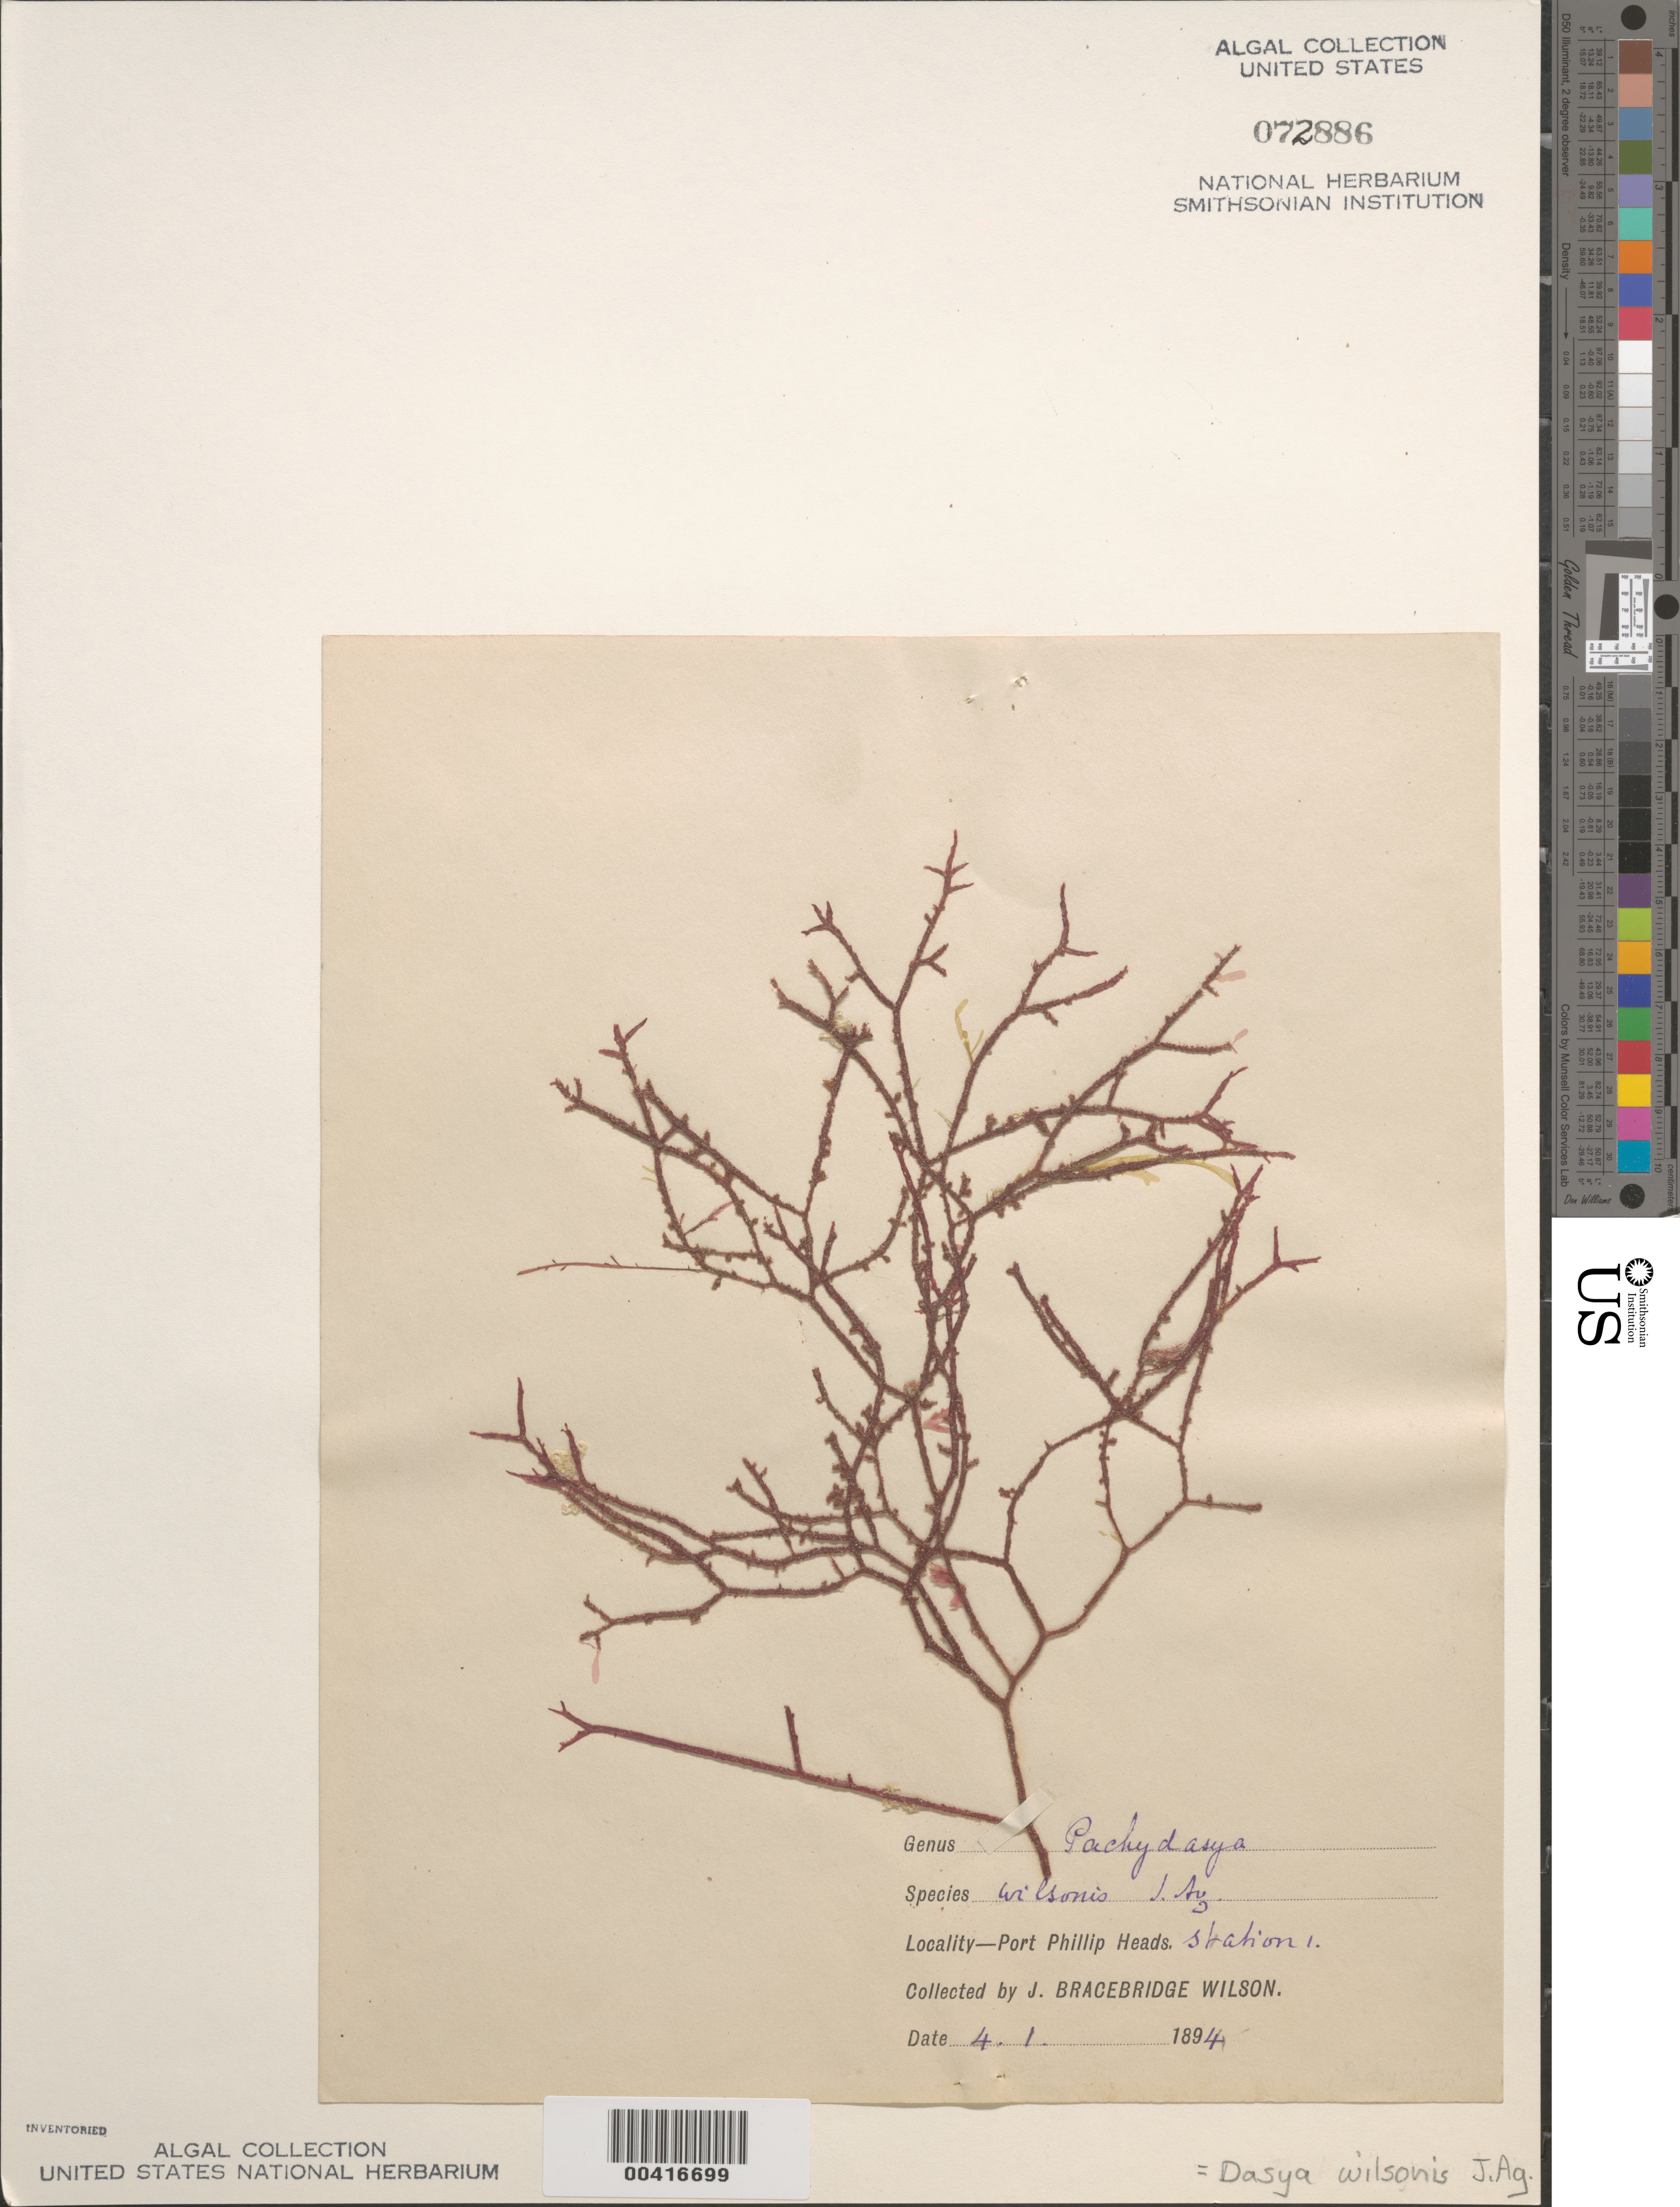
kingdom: Plantae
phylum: Rhodophyta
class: Florideophyceae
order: Ceramiales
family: Dasyaceae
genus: Dasya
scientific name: Dasya wilsonis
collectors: J. B. Wilson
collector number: Station 1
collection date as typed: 04 Jan 1894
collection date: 1894-01-04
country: Australia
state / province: Victoria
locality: Port Phillip Heads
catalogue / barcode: US 72886